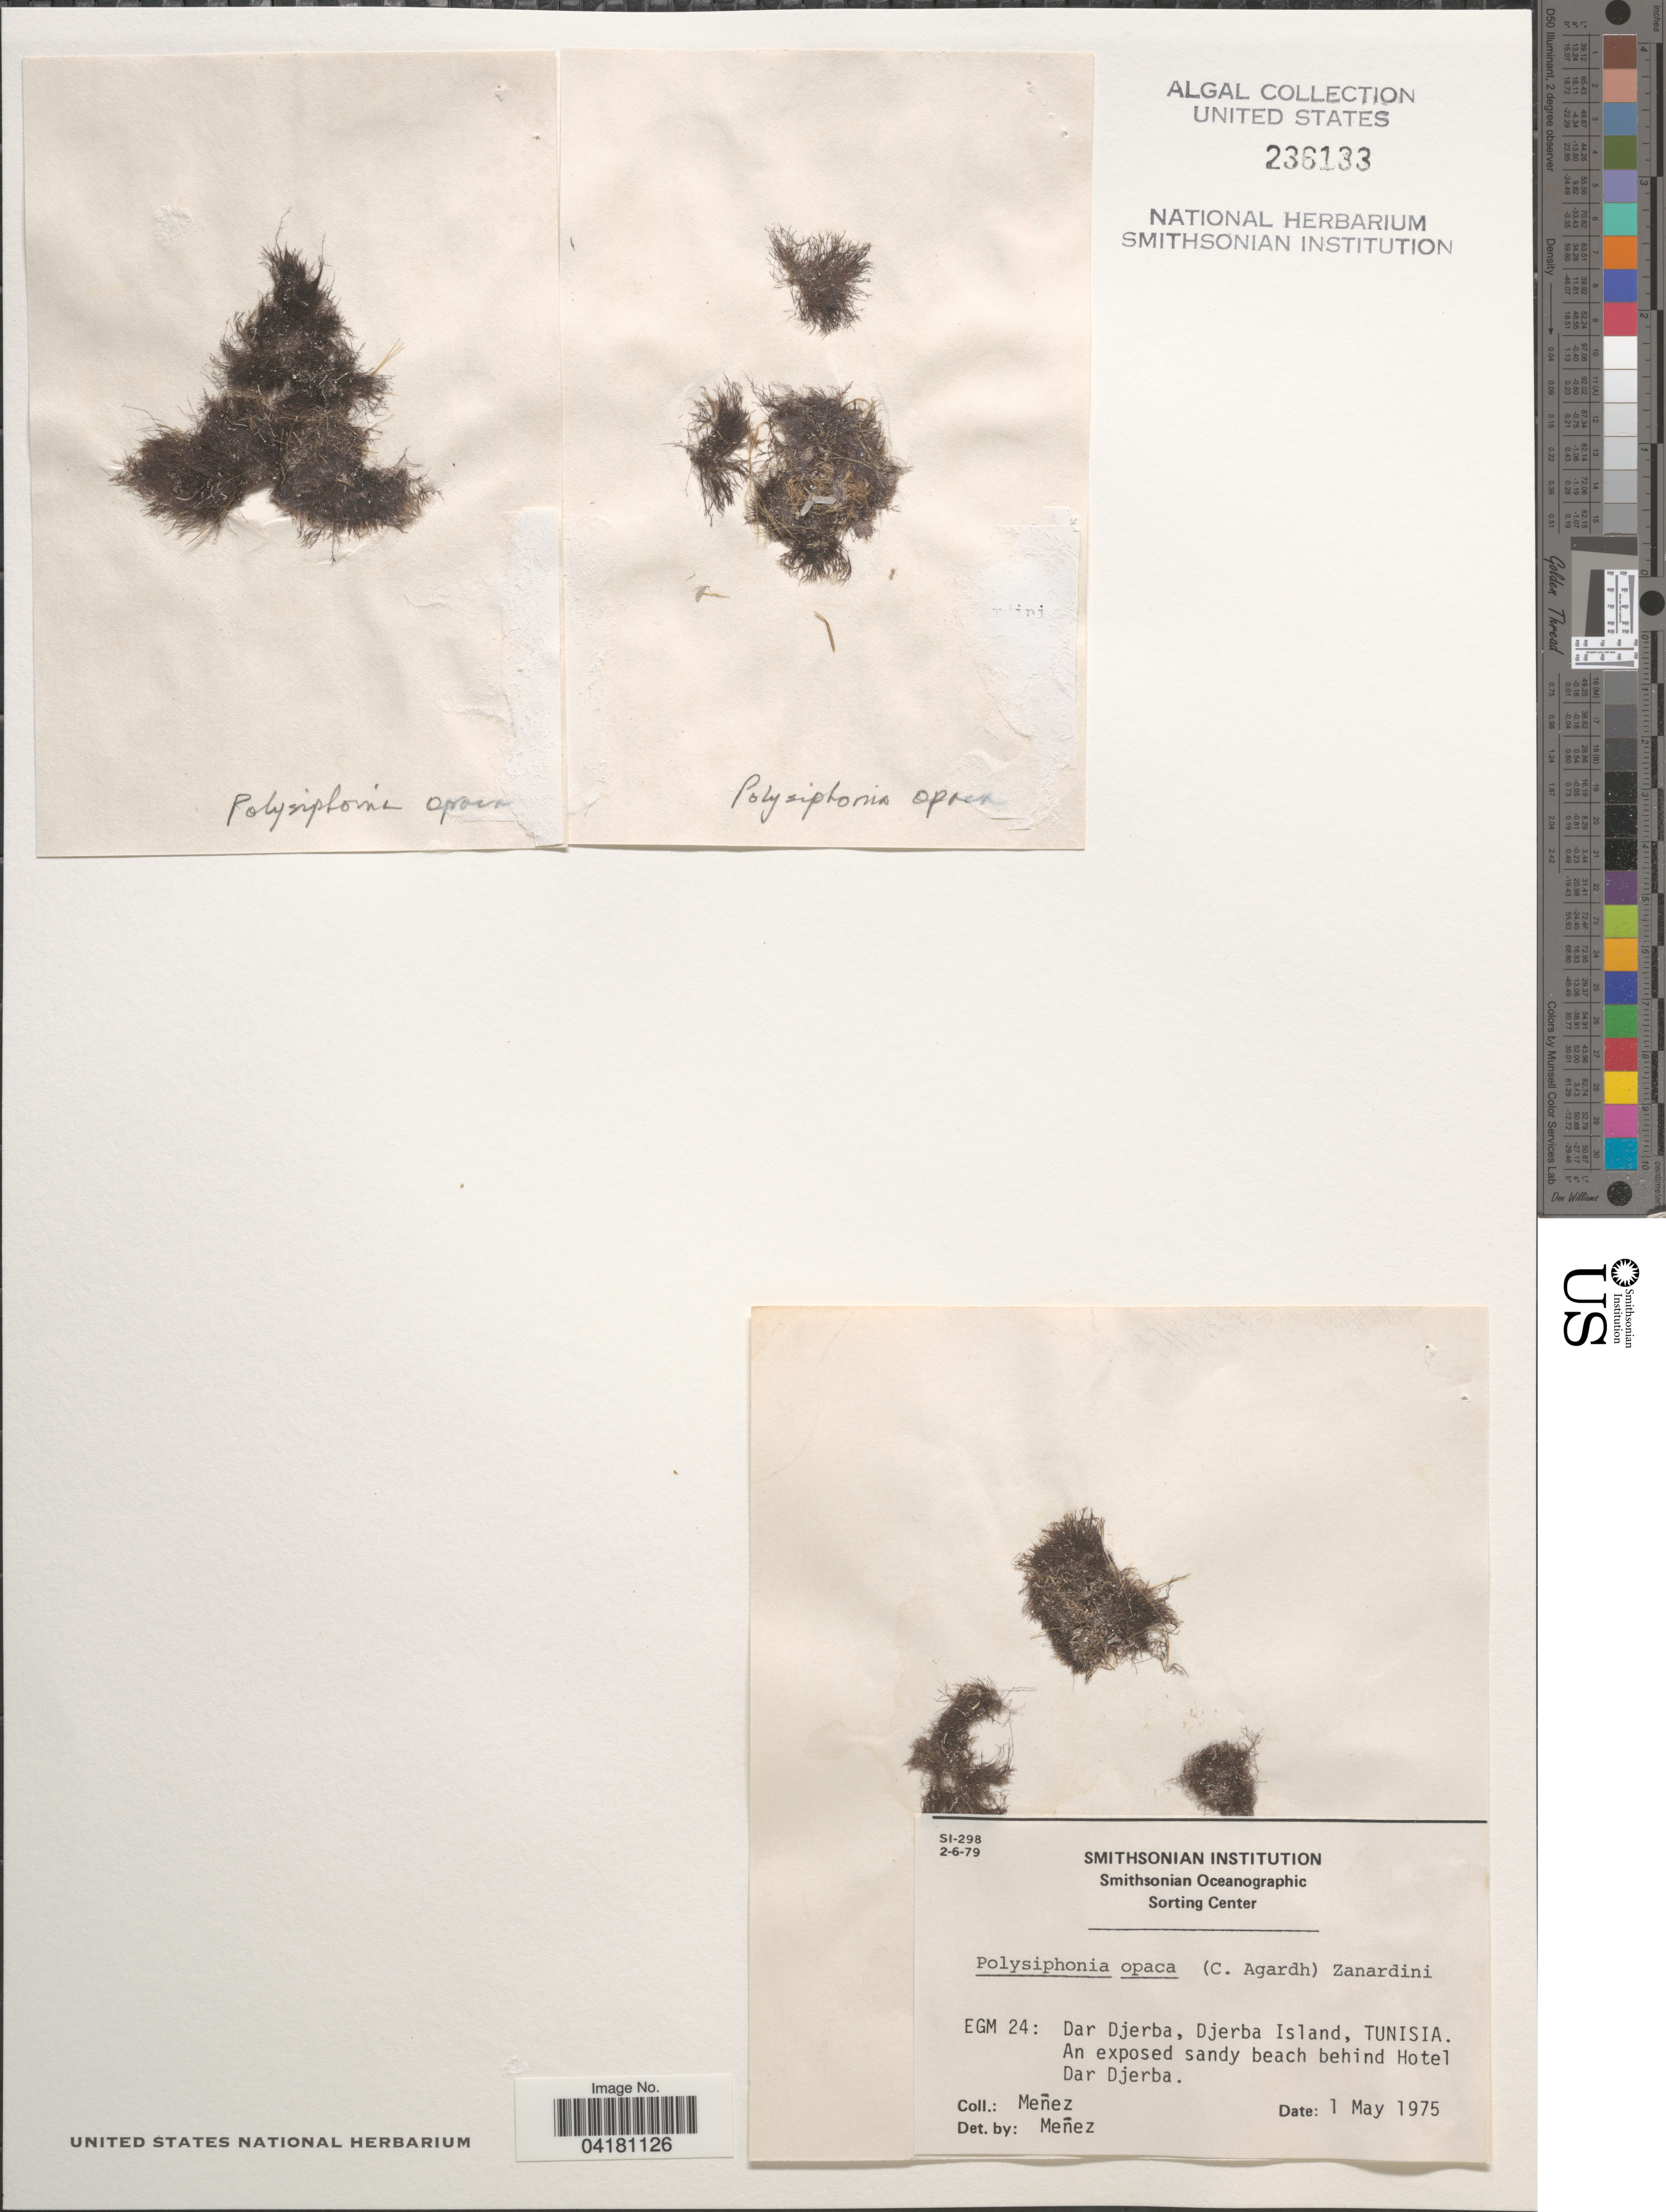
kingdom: Plantae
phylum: Rhodophyta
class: Florideophyceae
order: Ceramiales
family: Rhodomelaceae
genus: Polysiphonia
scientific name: Polysiphonia opaca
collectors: Menez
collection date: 1975-05-01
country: Tunisia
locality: EGM 24: Dar Djerba, Djerba Island. An exposed sandy beach behind Hotel Dar Djerba.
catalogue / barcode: US 236133